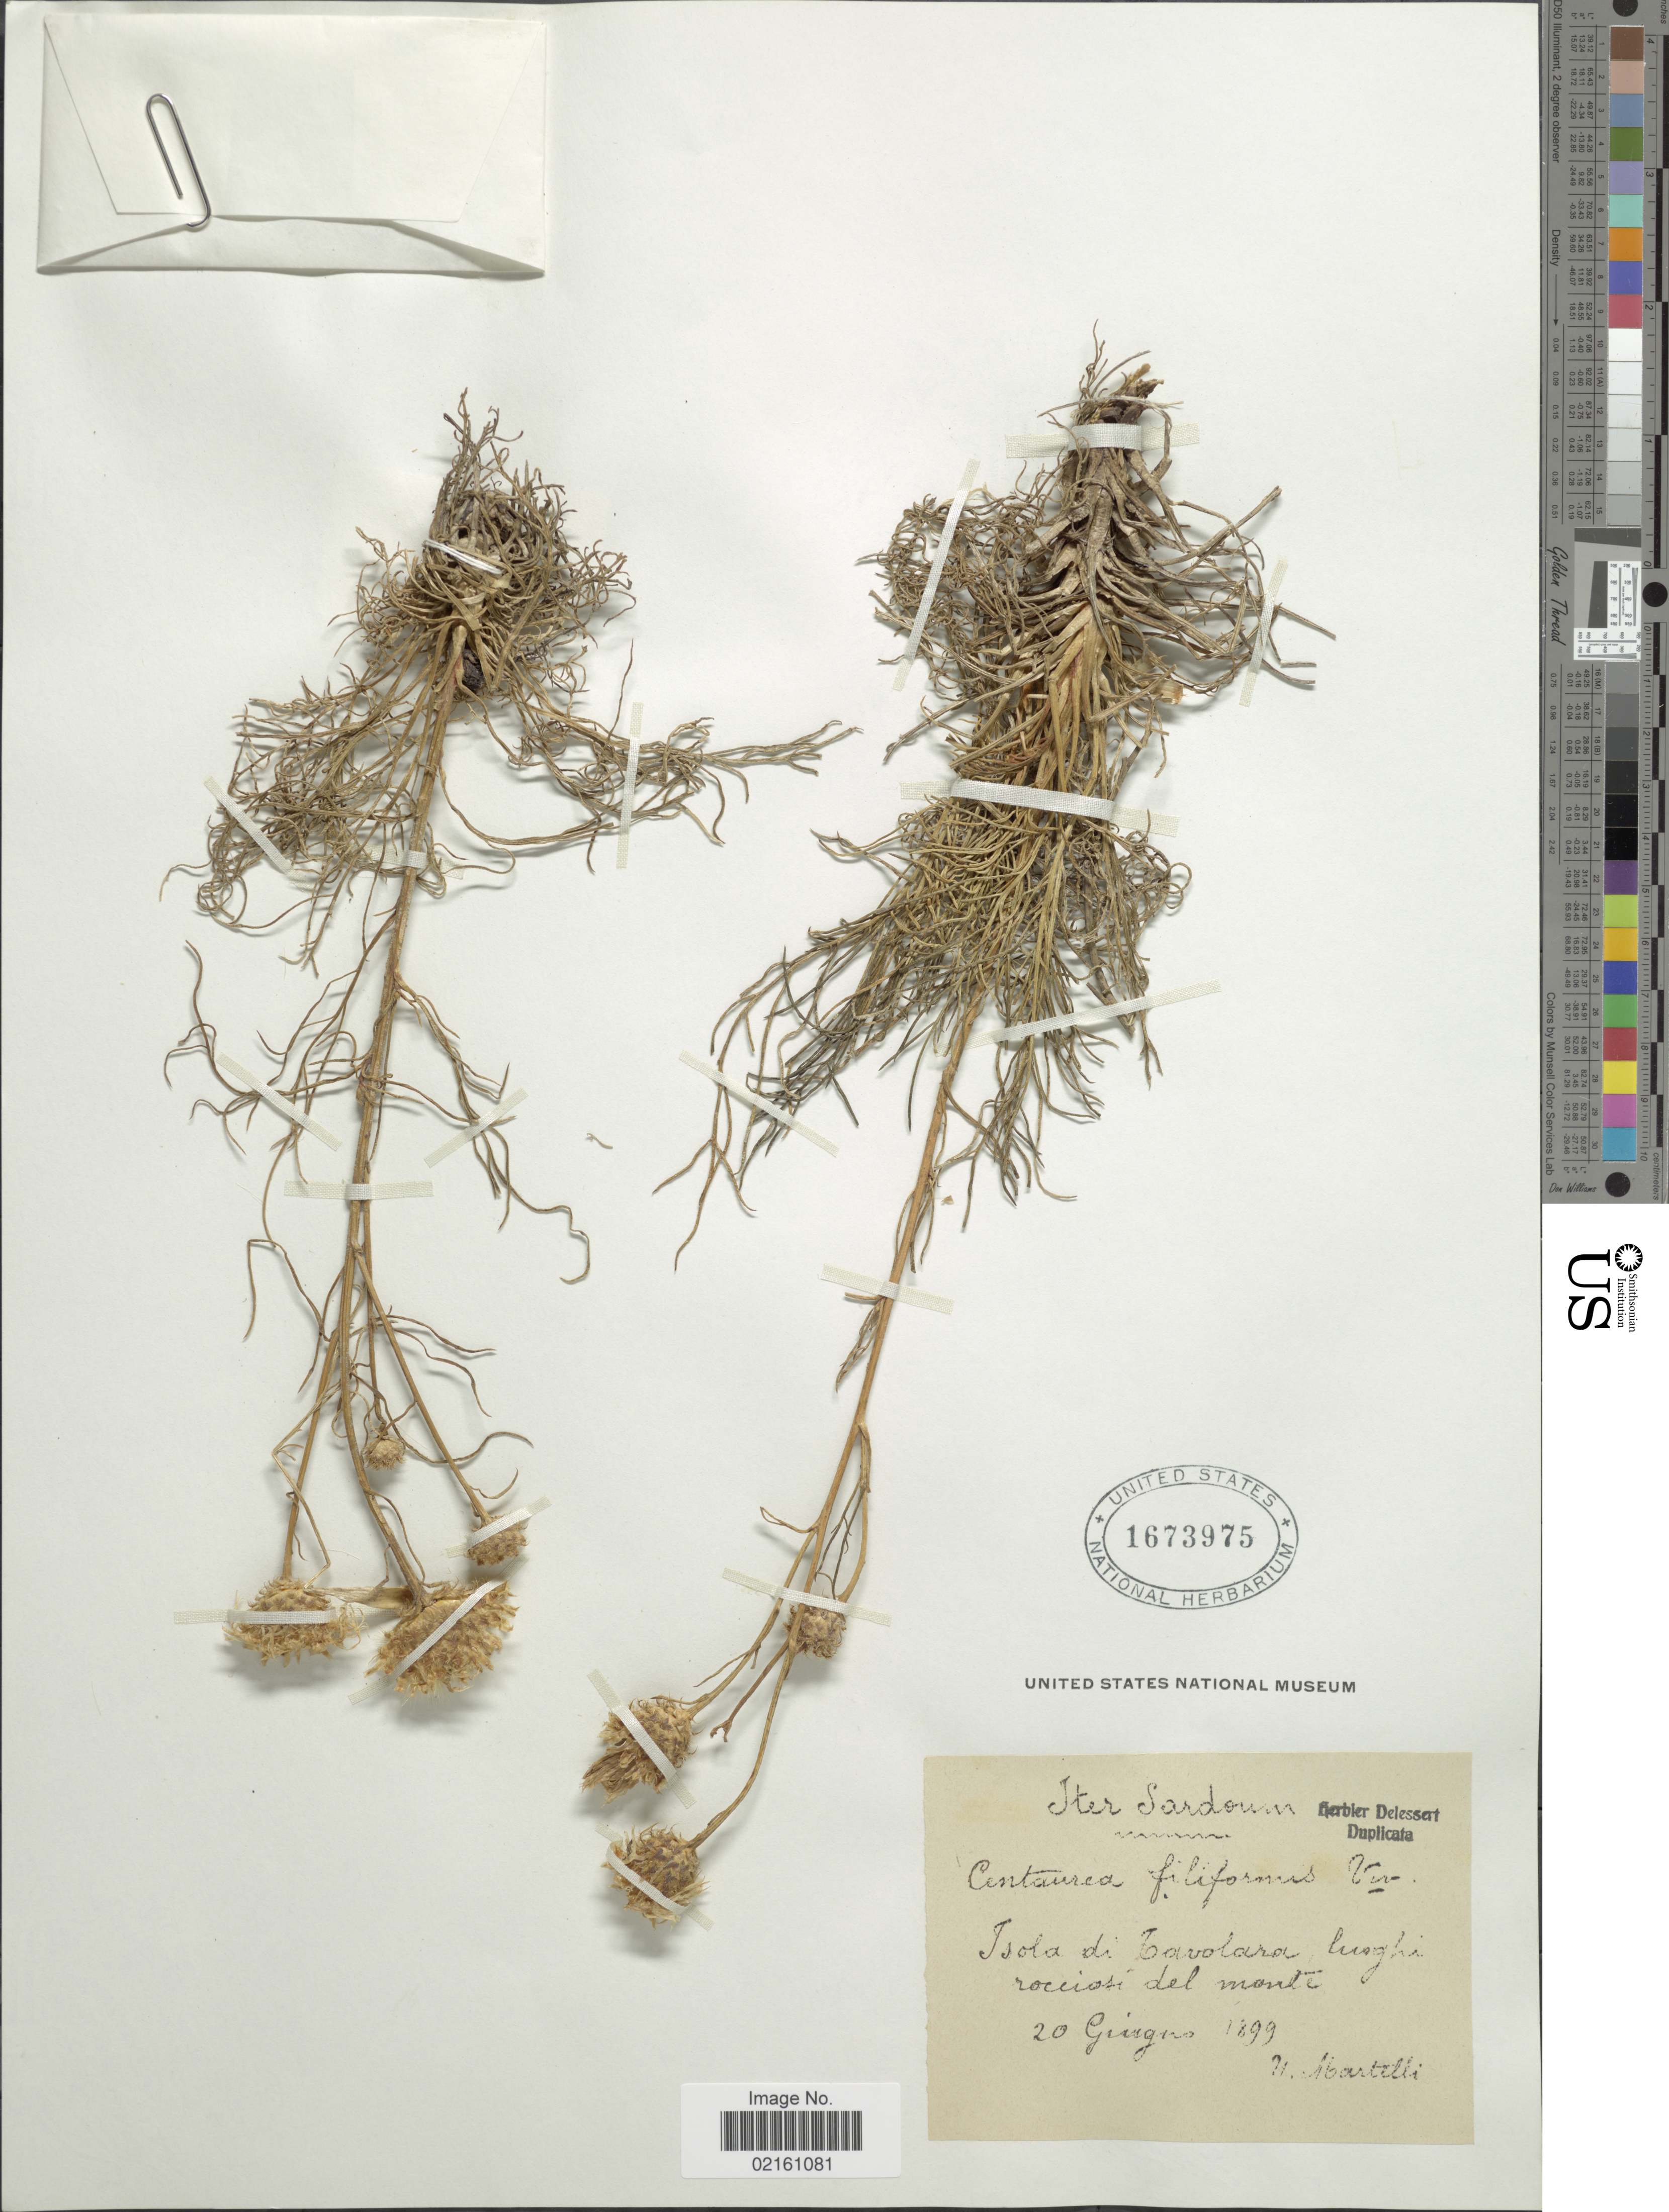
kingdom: Plantae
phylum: Tracheophyta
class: Magnoliopsida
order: Asterales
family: Asteraceae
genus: Centaurea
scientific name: Centaurea filiformis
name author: Viv.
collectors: U. Martelli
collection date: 1899-06-20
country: Italy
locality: Sardoum, Isola di Tavolara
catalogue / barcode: US 1673975